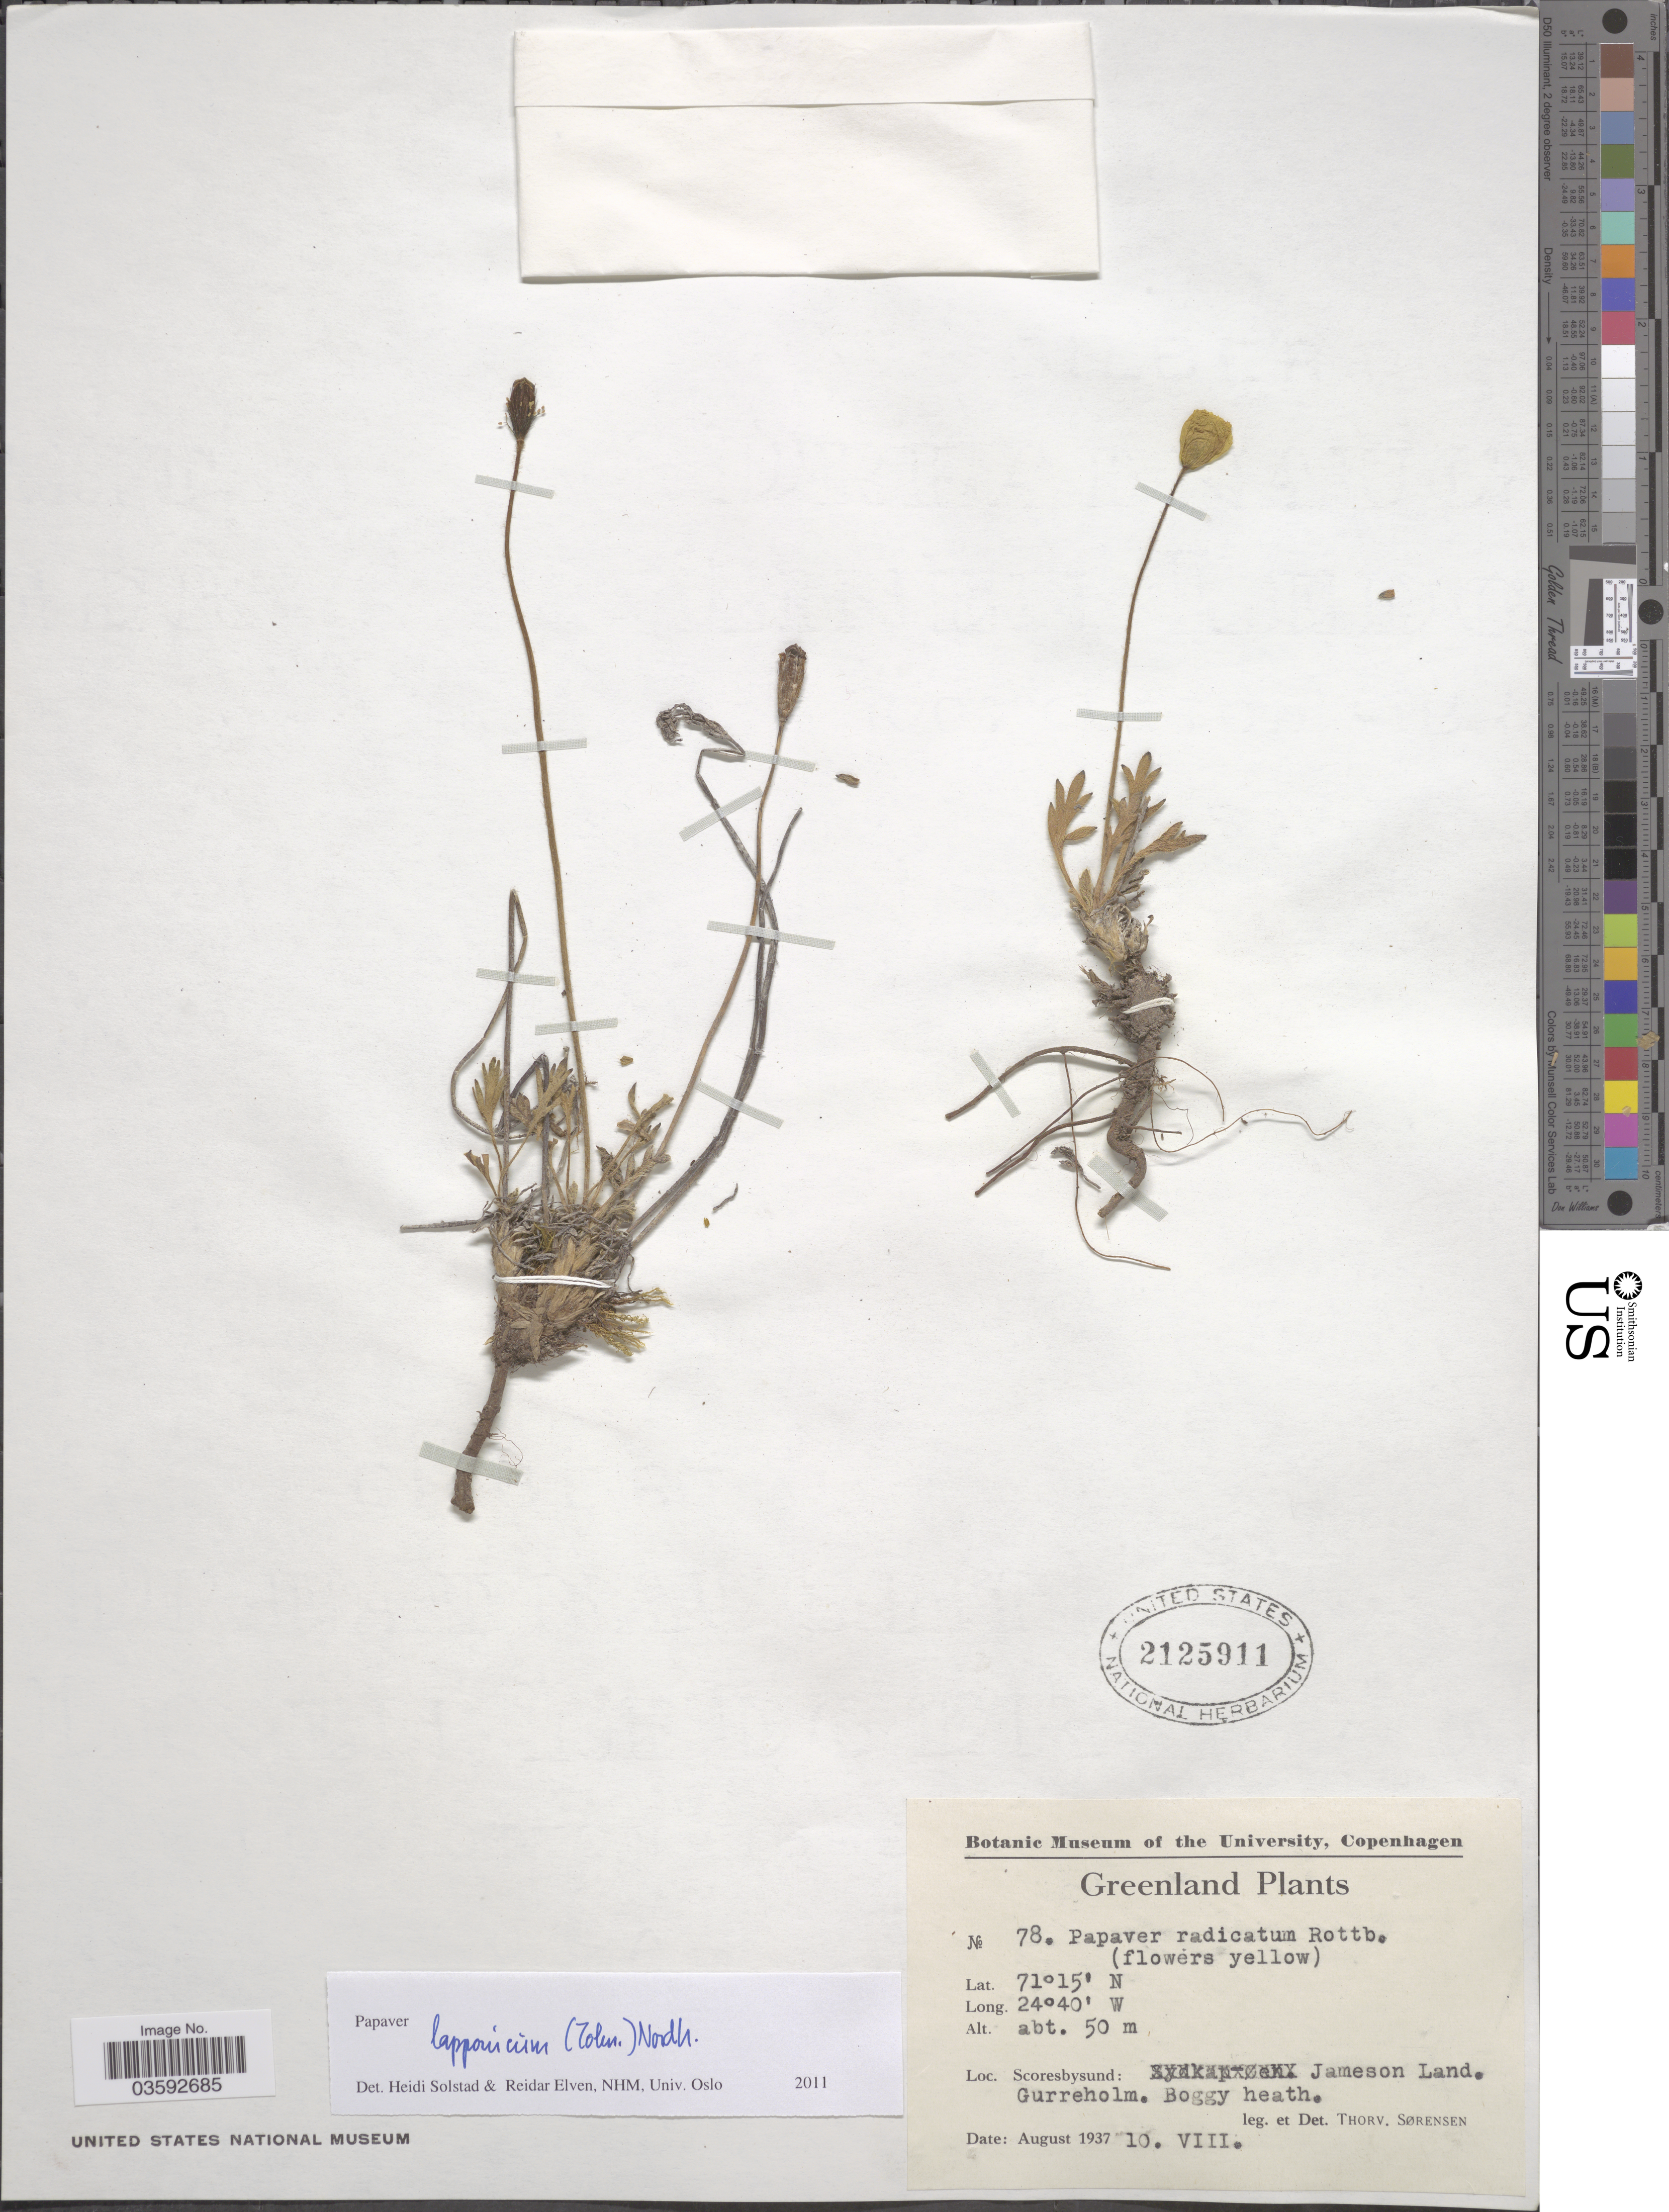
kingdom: Plantae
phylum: Tracheophyta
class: Magnoliopsida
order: Ranunculales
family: Papaveraceae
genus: Papaver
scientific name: Papaver lapponicum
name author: (Tolm.) Nordh.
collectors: T. Sorensen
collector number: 78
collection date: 1937-08-10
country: Greenland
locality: Scoresbysund: Jameson Land. Gurreholm. Boggy heath.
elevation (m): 50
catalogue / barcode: US 2125911